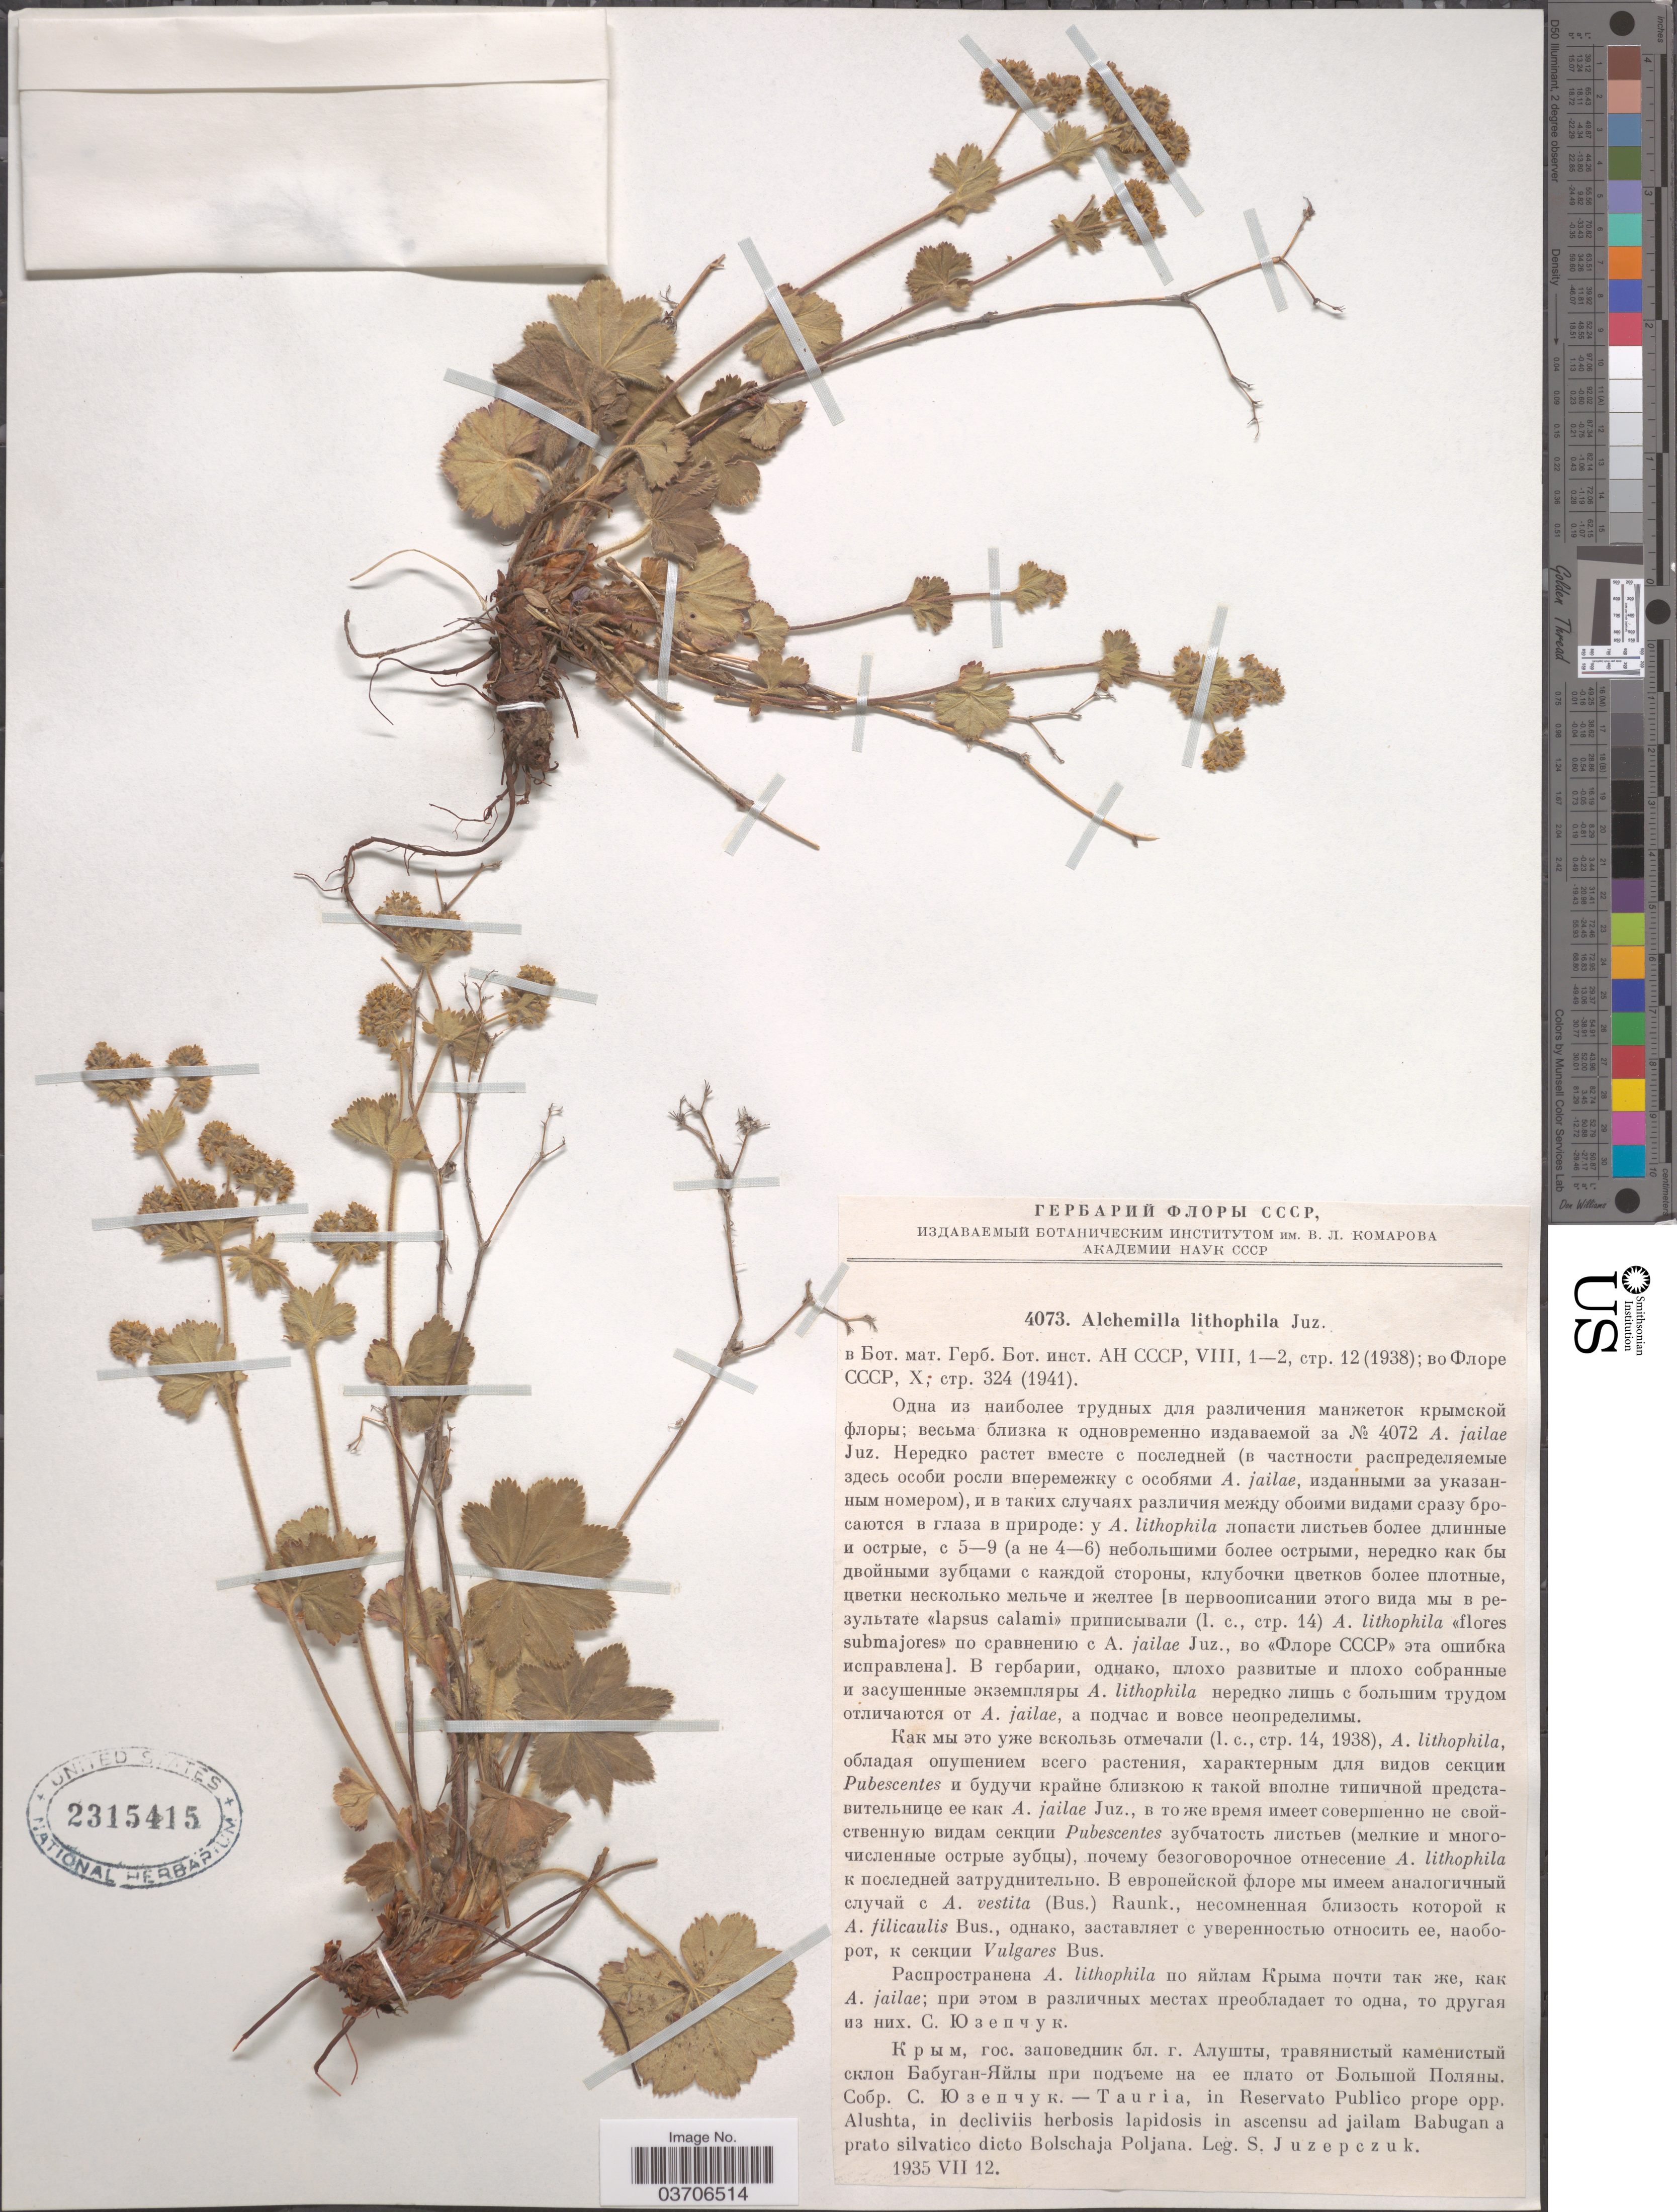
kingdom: Plantae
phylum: Tracheophyta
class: Magnoliopsida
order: Rosales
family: Rosaceae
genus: Alchemilla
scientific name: Alchemilla lithophila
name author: Juz.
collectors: S. V. Juzepczuk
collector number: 4073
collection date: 1935-07-12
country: Ukraine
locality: Tauria, in Reservato Publico prope opp. Alushta, in decliviis herbosis lapidosis in ascensu ad jailam Babugan a prato silvatico dicto Bolschaja Poljana.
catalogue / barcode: US 2315415